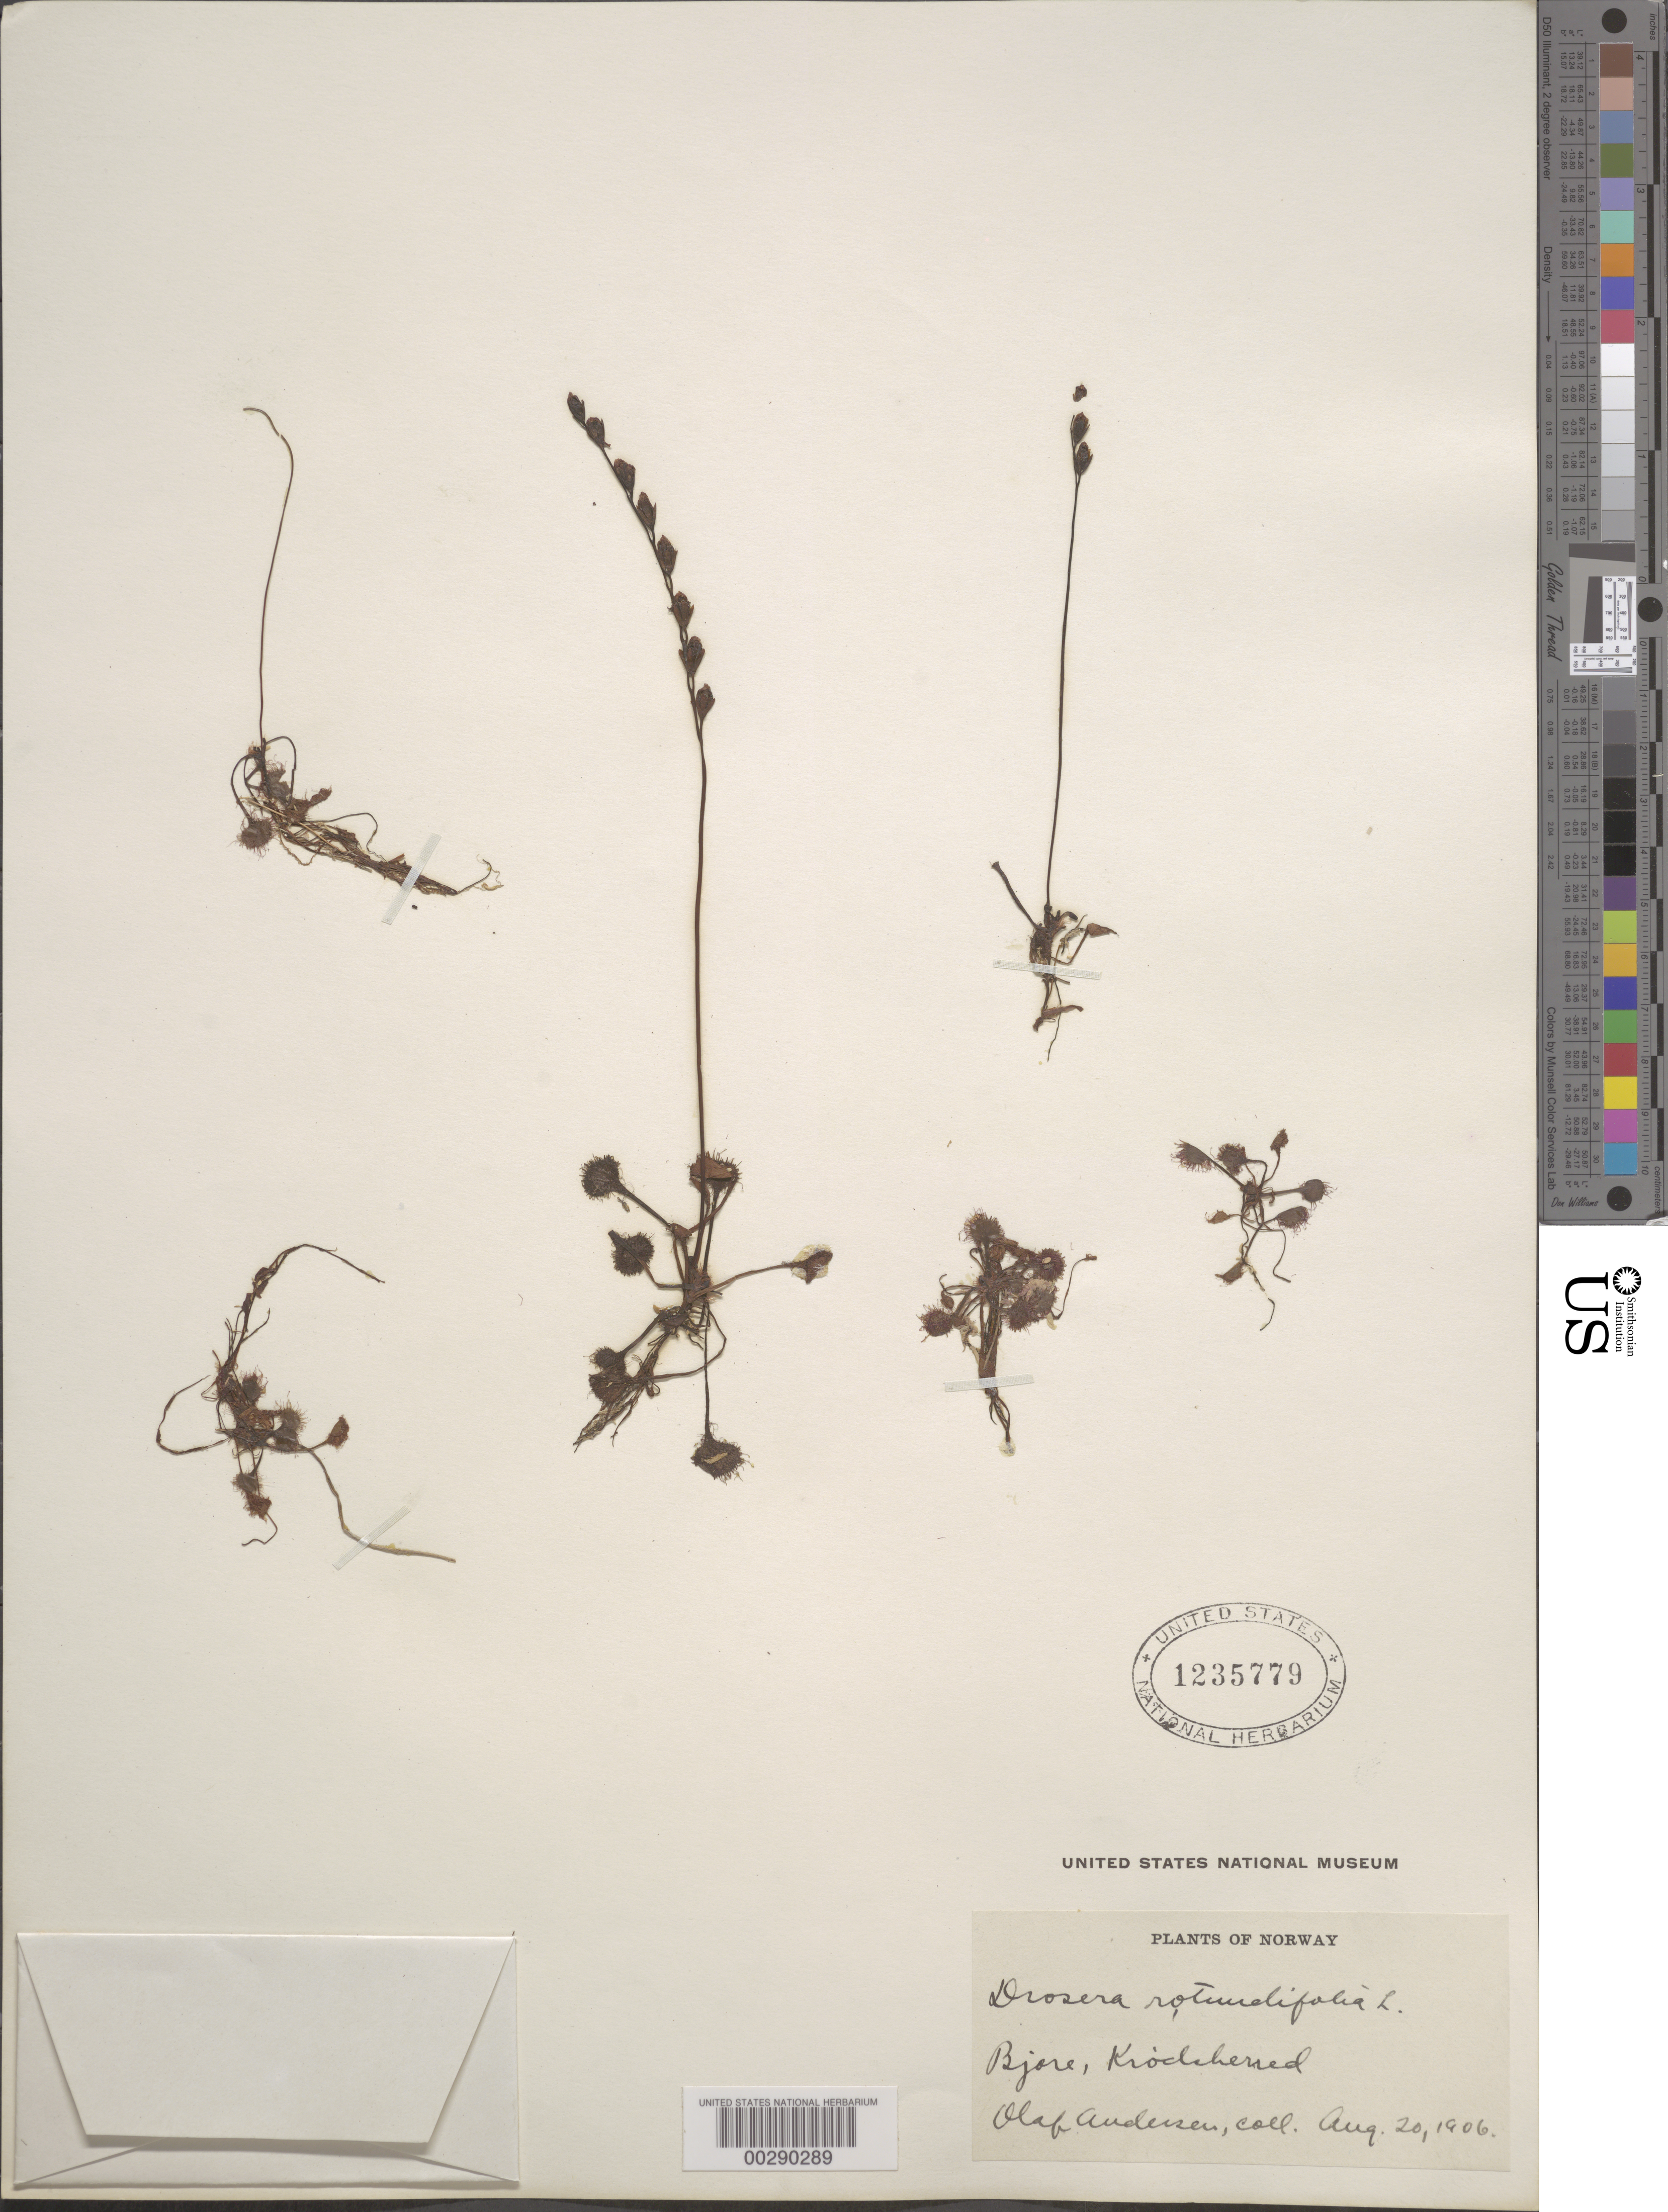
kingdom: Plantae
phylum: Tracheophyta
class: Magnoliopsida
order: Caryophyllales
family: Droseraceae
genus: Drosera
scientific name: Drosera rotundifolia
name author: L.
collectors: O. Andersen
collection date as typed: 20 Aug 1906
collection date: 1906-08-20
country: Norway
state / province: Buskerud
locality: Bjore, krodiherred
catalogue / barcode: US 1235779